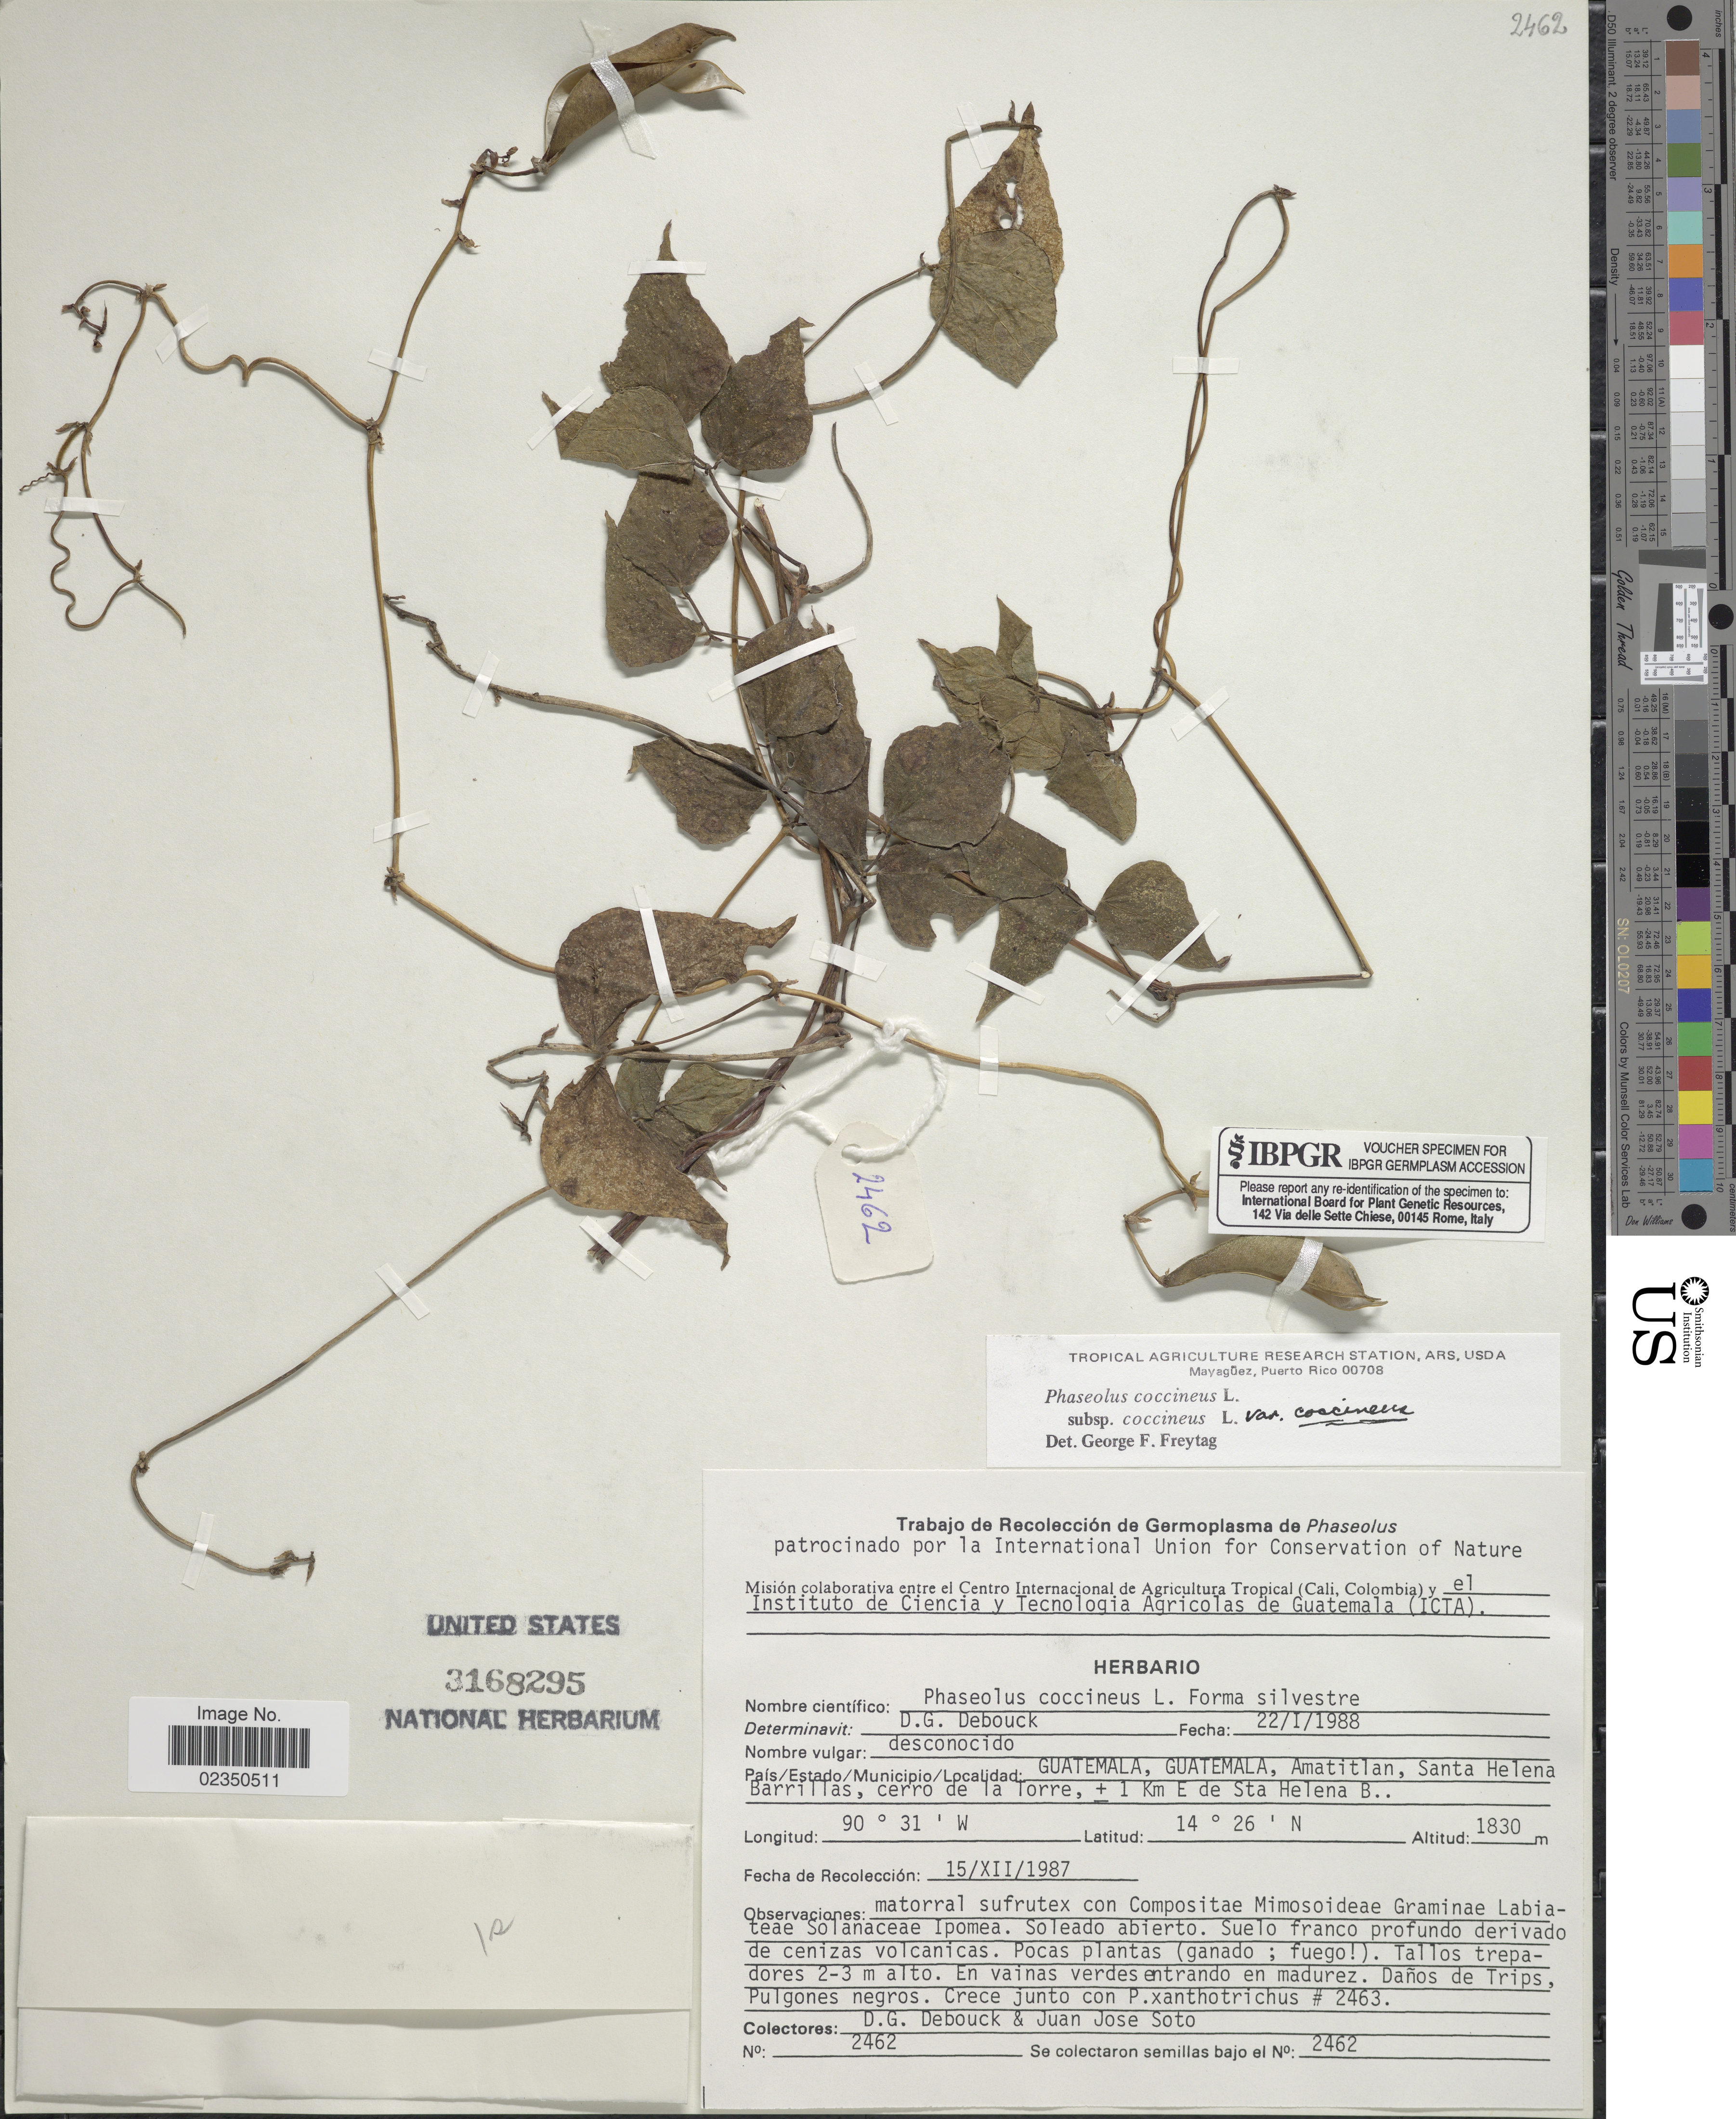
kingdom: Plantae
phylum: Tracheophyta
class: Magnoliopsida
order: Fabales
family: Fabaceae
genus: Phaseolus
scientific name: Phaseolus coccineus subsp. coccineus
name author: L.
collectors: D. Debouck & J. Soto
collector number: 2462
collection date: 1987-12-15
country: Guatemala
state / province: Guatemala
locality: Amatitlan, Santa Helena Barillas, cerro de la Torre, ca. 1 Km E de Sta Helena B.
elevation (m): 1830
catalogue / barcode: US 3168295